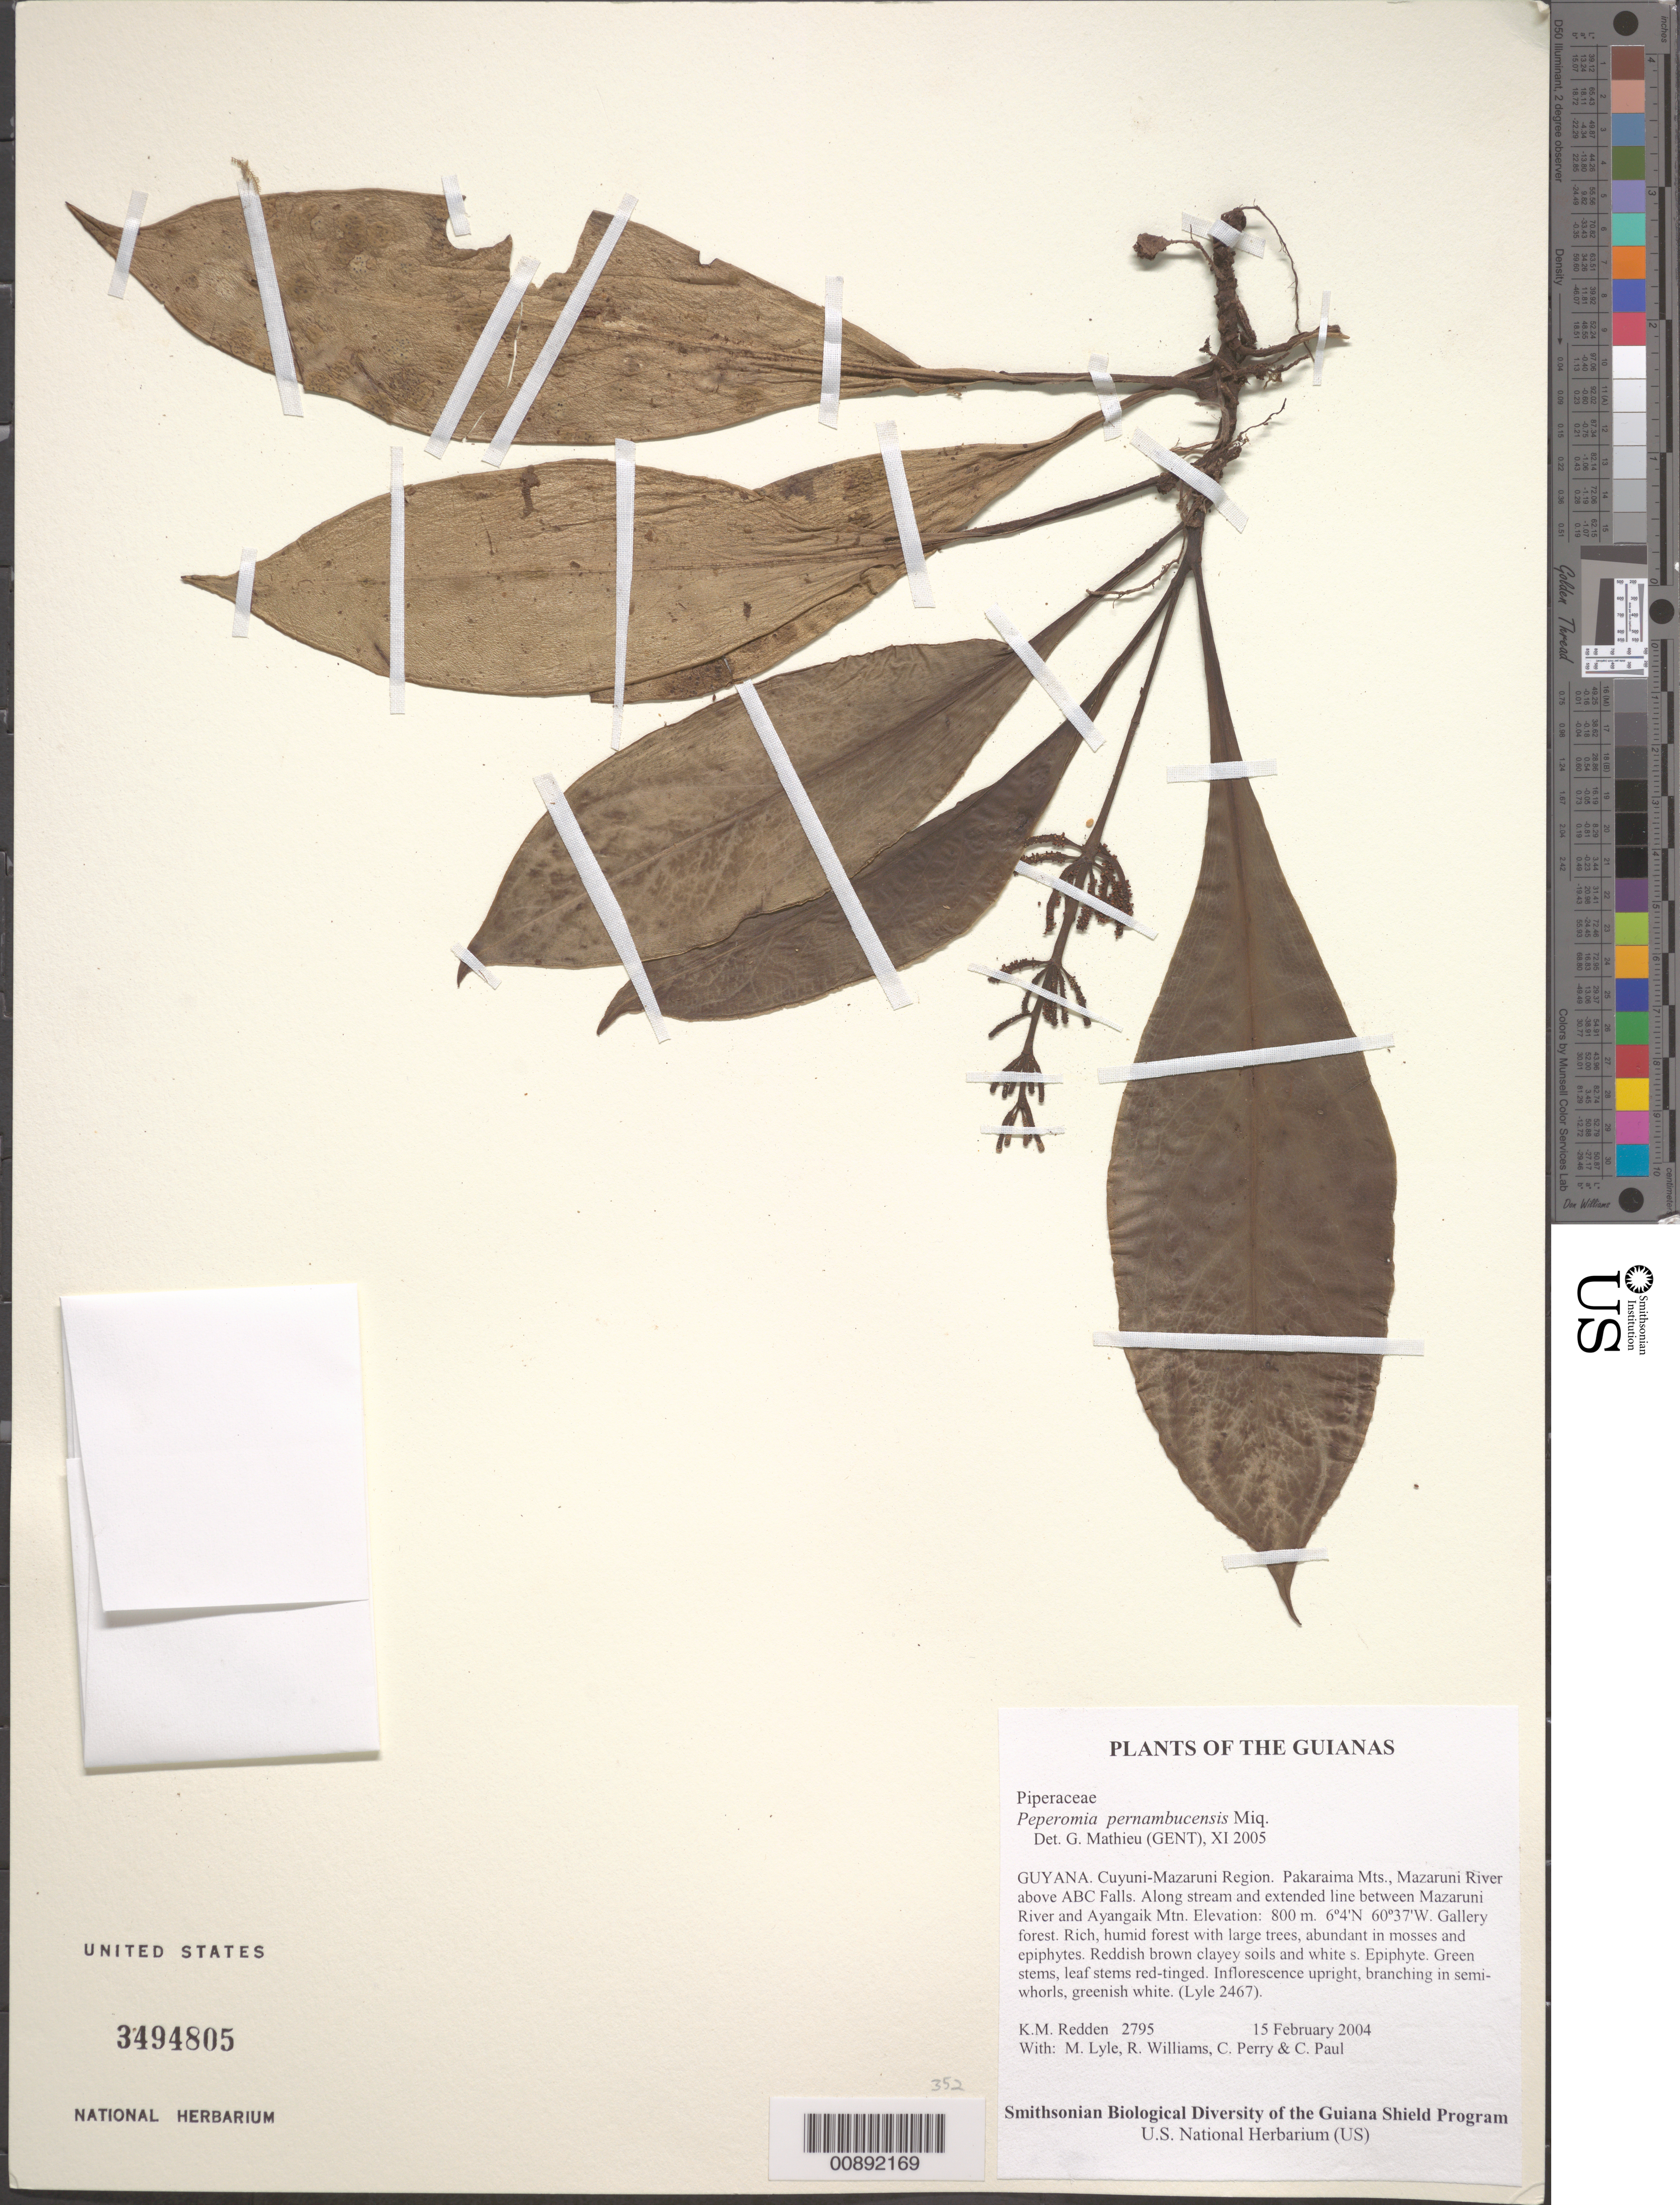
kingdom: Plantae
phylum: Tracheophyta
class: Magnoliopsida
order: Piperales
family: Piperaceae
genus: Peperomia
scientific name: Peperomia pernambucensis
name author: Miq.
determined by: Mathieu, Guido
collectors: K. M. Redden, M. Lyle, R. Williams, C. Perry & C. Paul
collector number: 2795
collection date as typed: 15 February 2004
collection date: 2004-02-15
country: Guyana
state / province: Cuyuni-Mazaruni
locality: Pakaraima Mts., Mazaruni River above ABC Falls. Along stream and extended line between Mazaruni River and Ayangaik Mtn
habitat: Gallery forest. Rich, humid forest with large trees, abundant in mosses, epiphytes. Reddish brown clayey soils and white sand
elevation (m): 800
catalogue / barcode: US 3494805